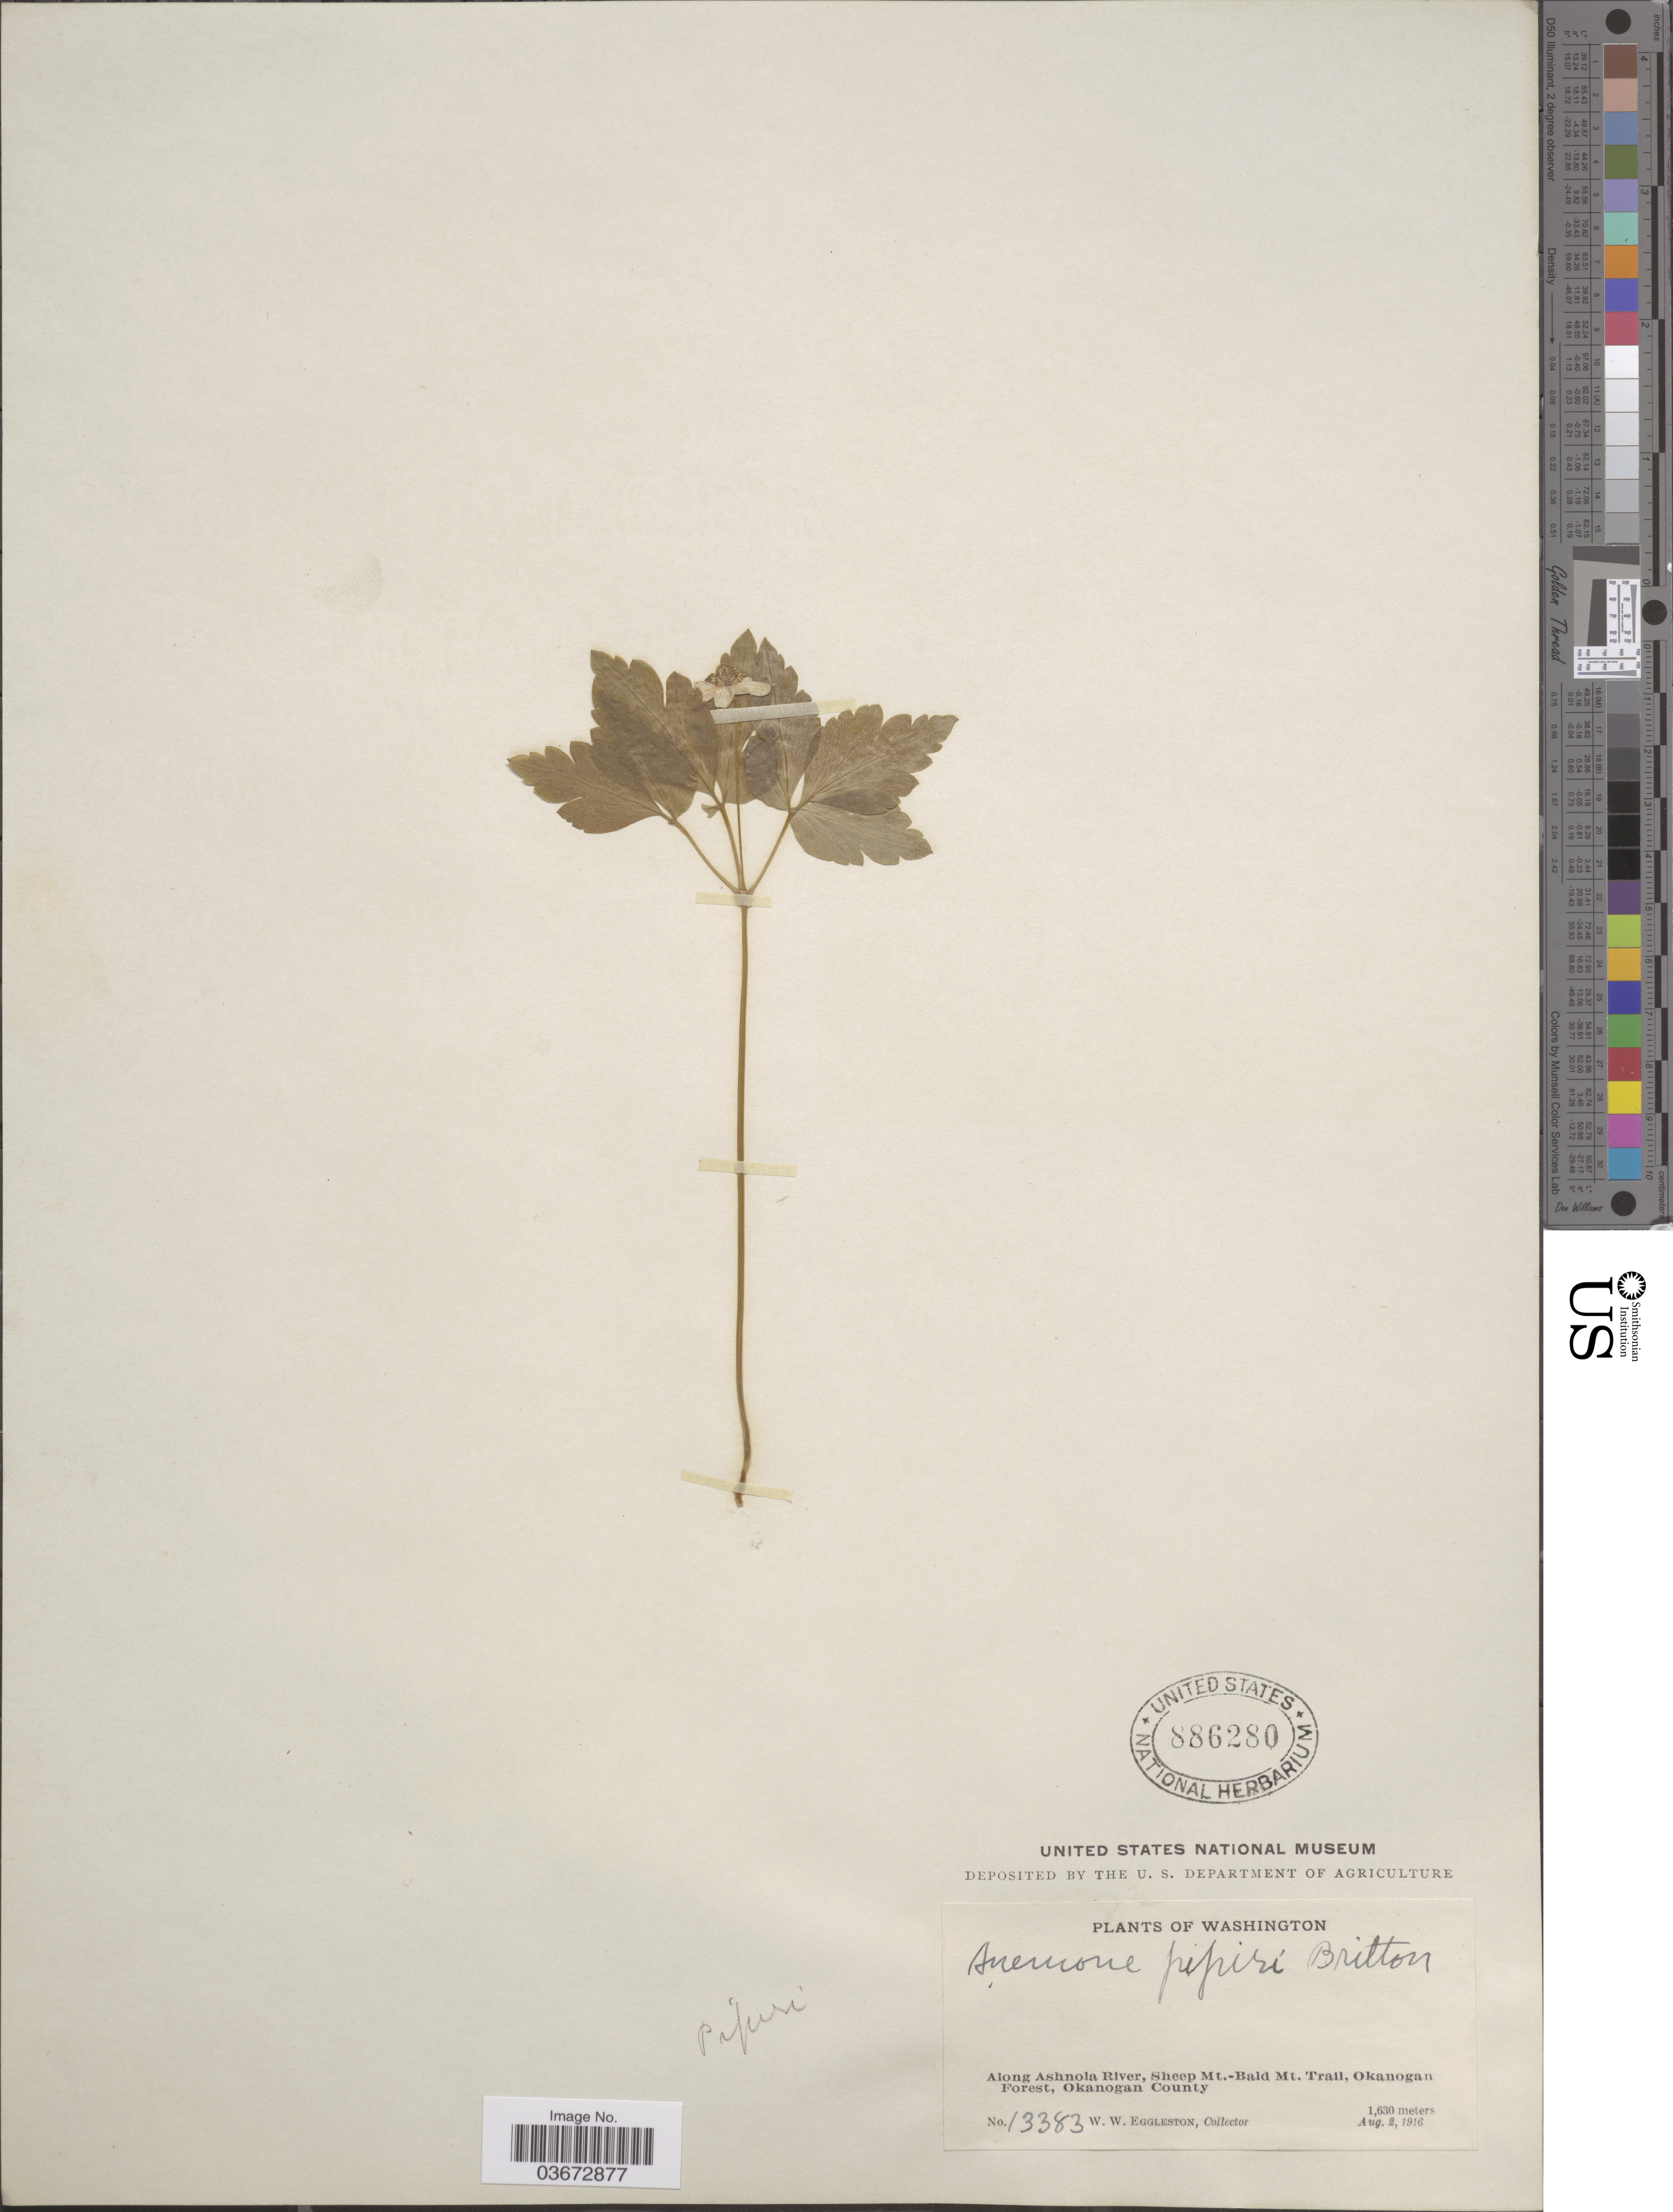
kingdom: Plantae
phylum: Tracheophyta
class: Magnoliopsida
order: Ranunculales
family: Ranunculaceae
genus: Anemone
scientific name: Anemone quinquefolia var. oregana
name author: (A. Gray) B.L. Rob.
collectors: W. W. Eggleston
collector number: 13383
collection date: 1916-08-02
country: United States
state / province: Washington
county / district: Okanogan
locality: Along Ashnola River, Sheep Mt.-Bald Mt. Trail, Okanogan Forest, Okanogan County.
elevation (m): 1630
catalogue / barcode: US 886280